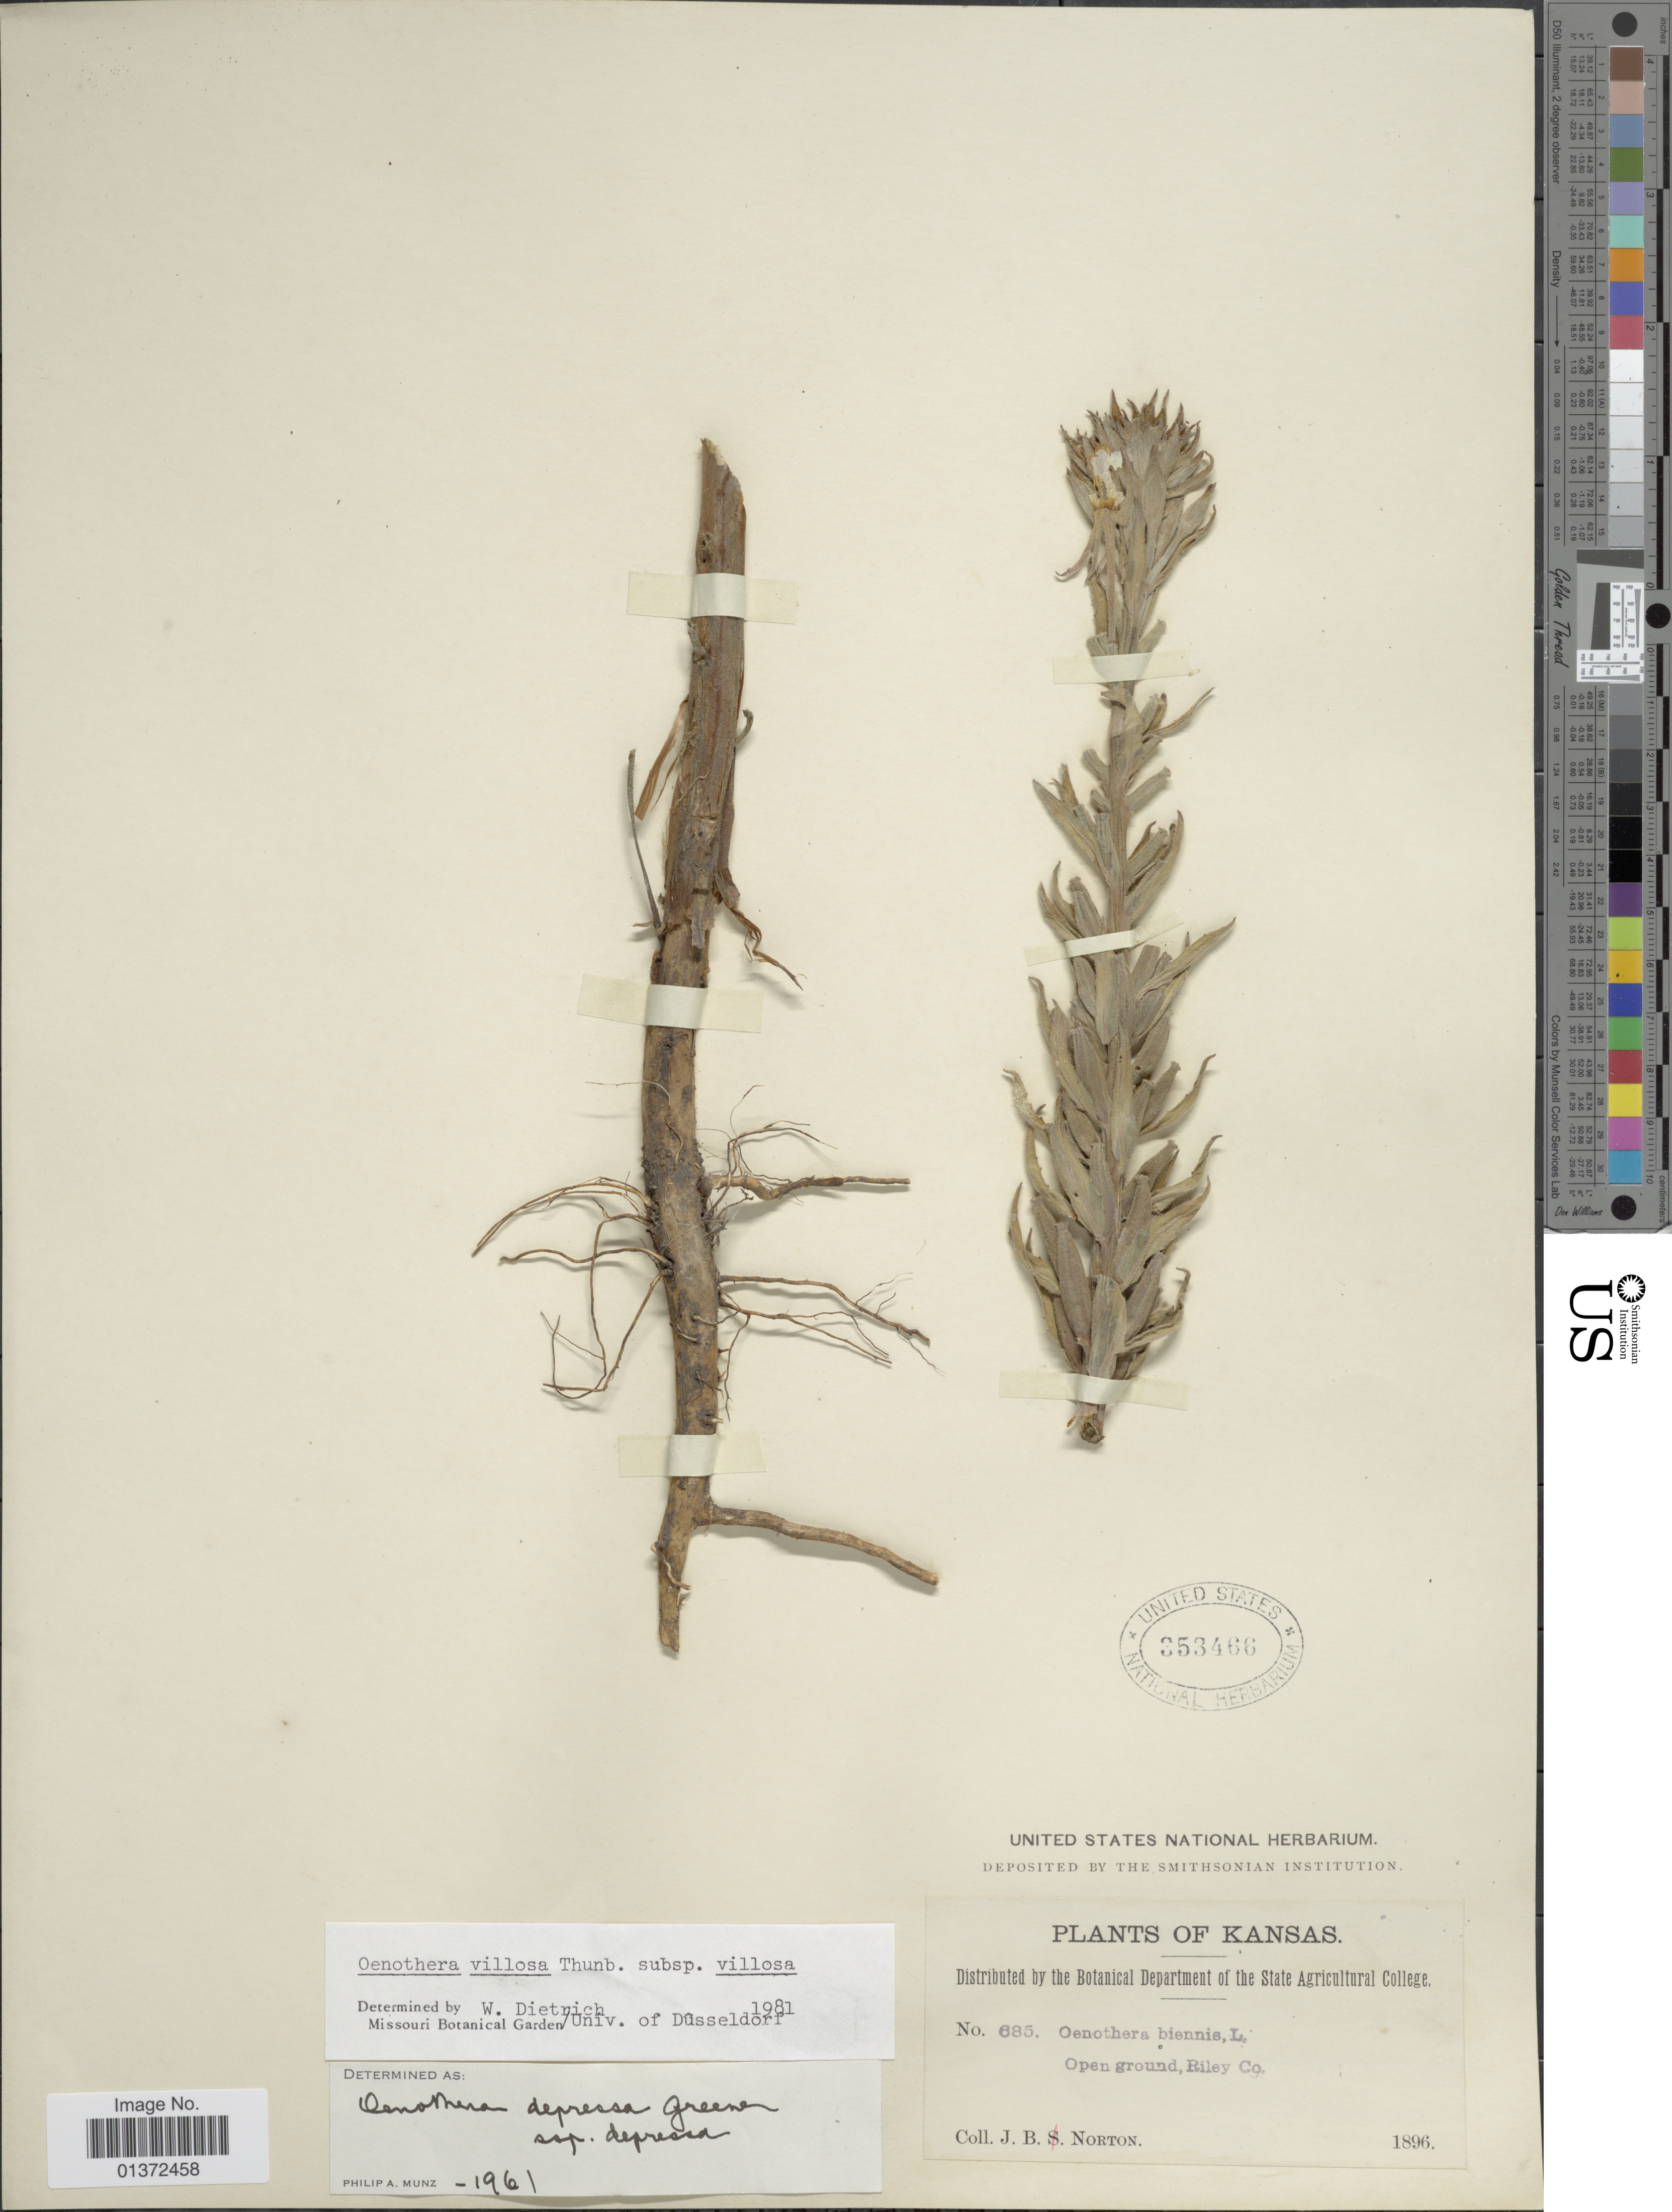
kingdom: Plantae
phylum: Tracheophyta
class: Magnoliopsida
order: Myrtales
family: Onagraceae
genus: Oenothera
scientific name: Oenothera villosa subsp. villosa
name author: Thunb.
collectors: J. B. S. Norton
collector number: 685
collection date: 1896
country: United States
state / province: Kansas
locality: Riley Co.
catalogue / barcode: US 353466